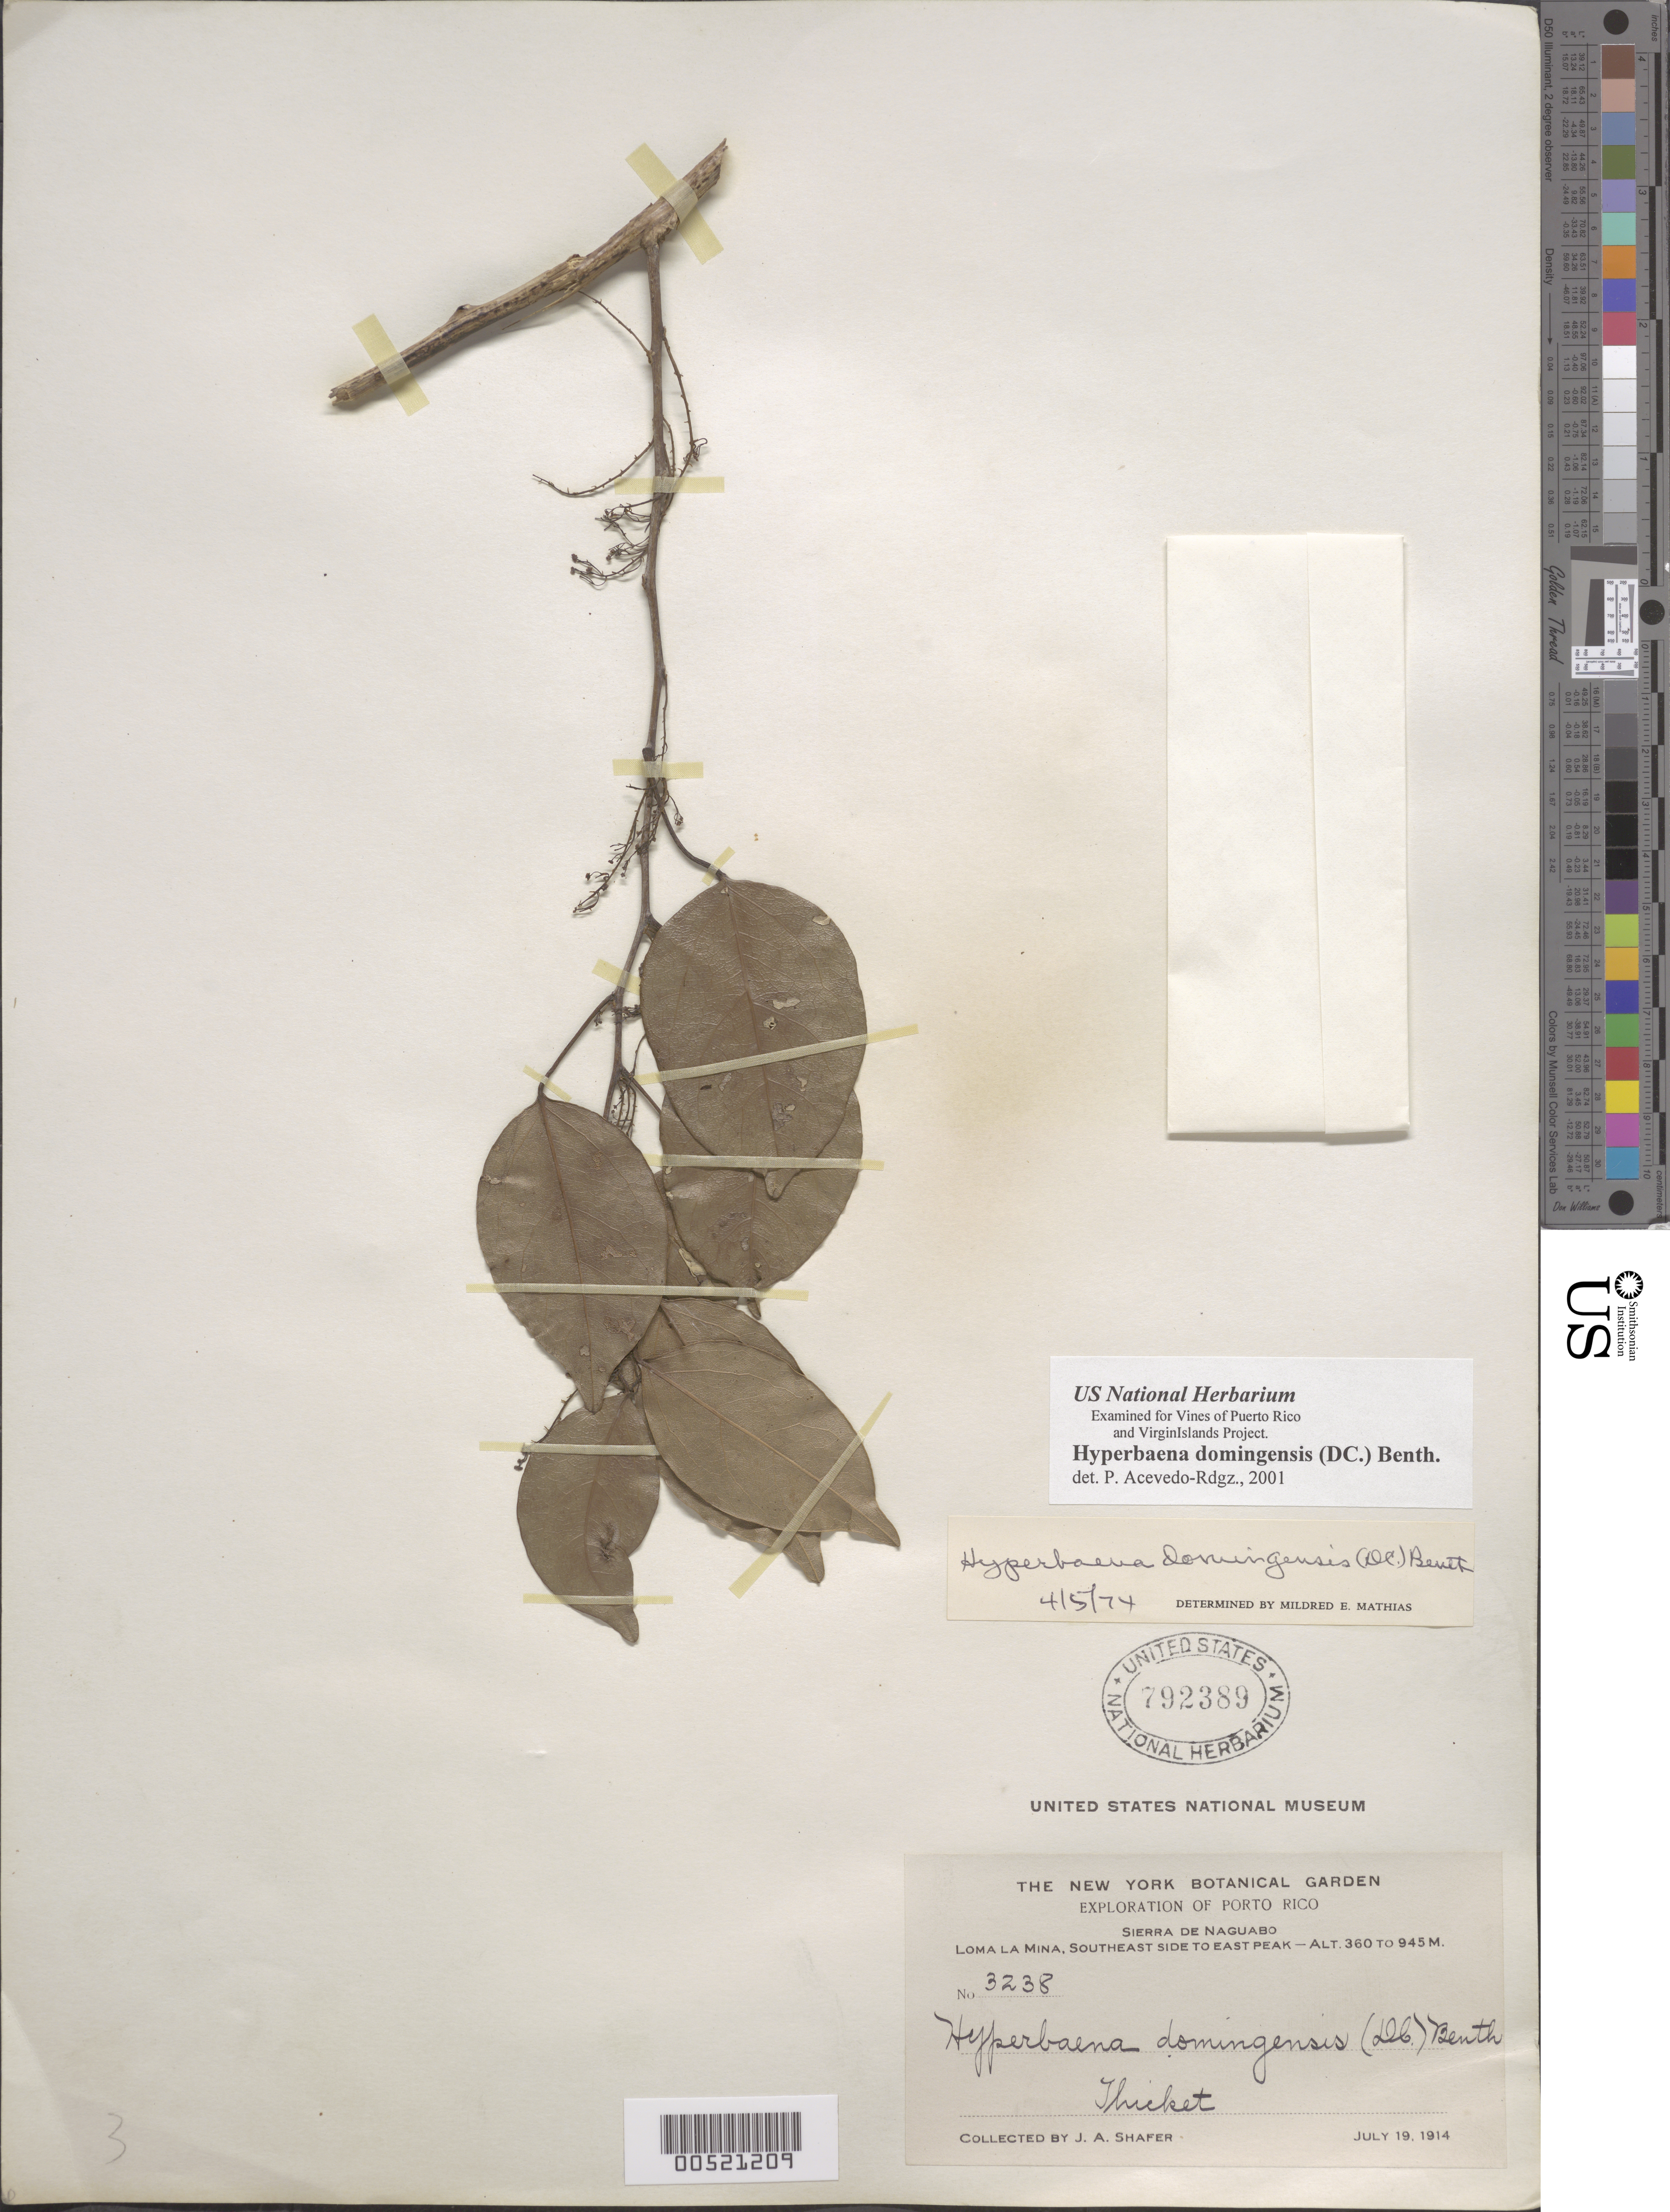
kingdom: Plantae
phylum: Tracheophyta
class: Magnoliopsida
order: Ranunculales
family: Menispermaceae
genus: Hyperbaena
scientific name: Hyperbaena domingensis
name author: (DC.) Benth.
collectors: J. A. Shafer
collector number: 3238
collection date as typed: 19 Jul 1914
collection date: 1914-07-19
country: Puerto Rico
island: Greater Antilles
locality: Sierra de Naguabo, Loma la Mina. Thicket.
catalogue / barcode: US 792389